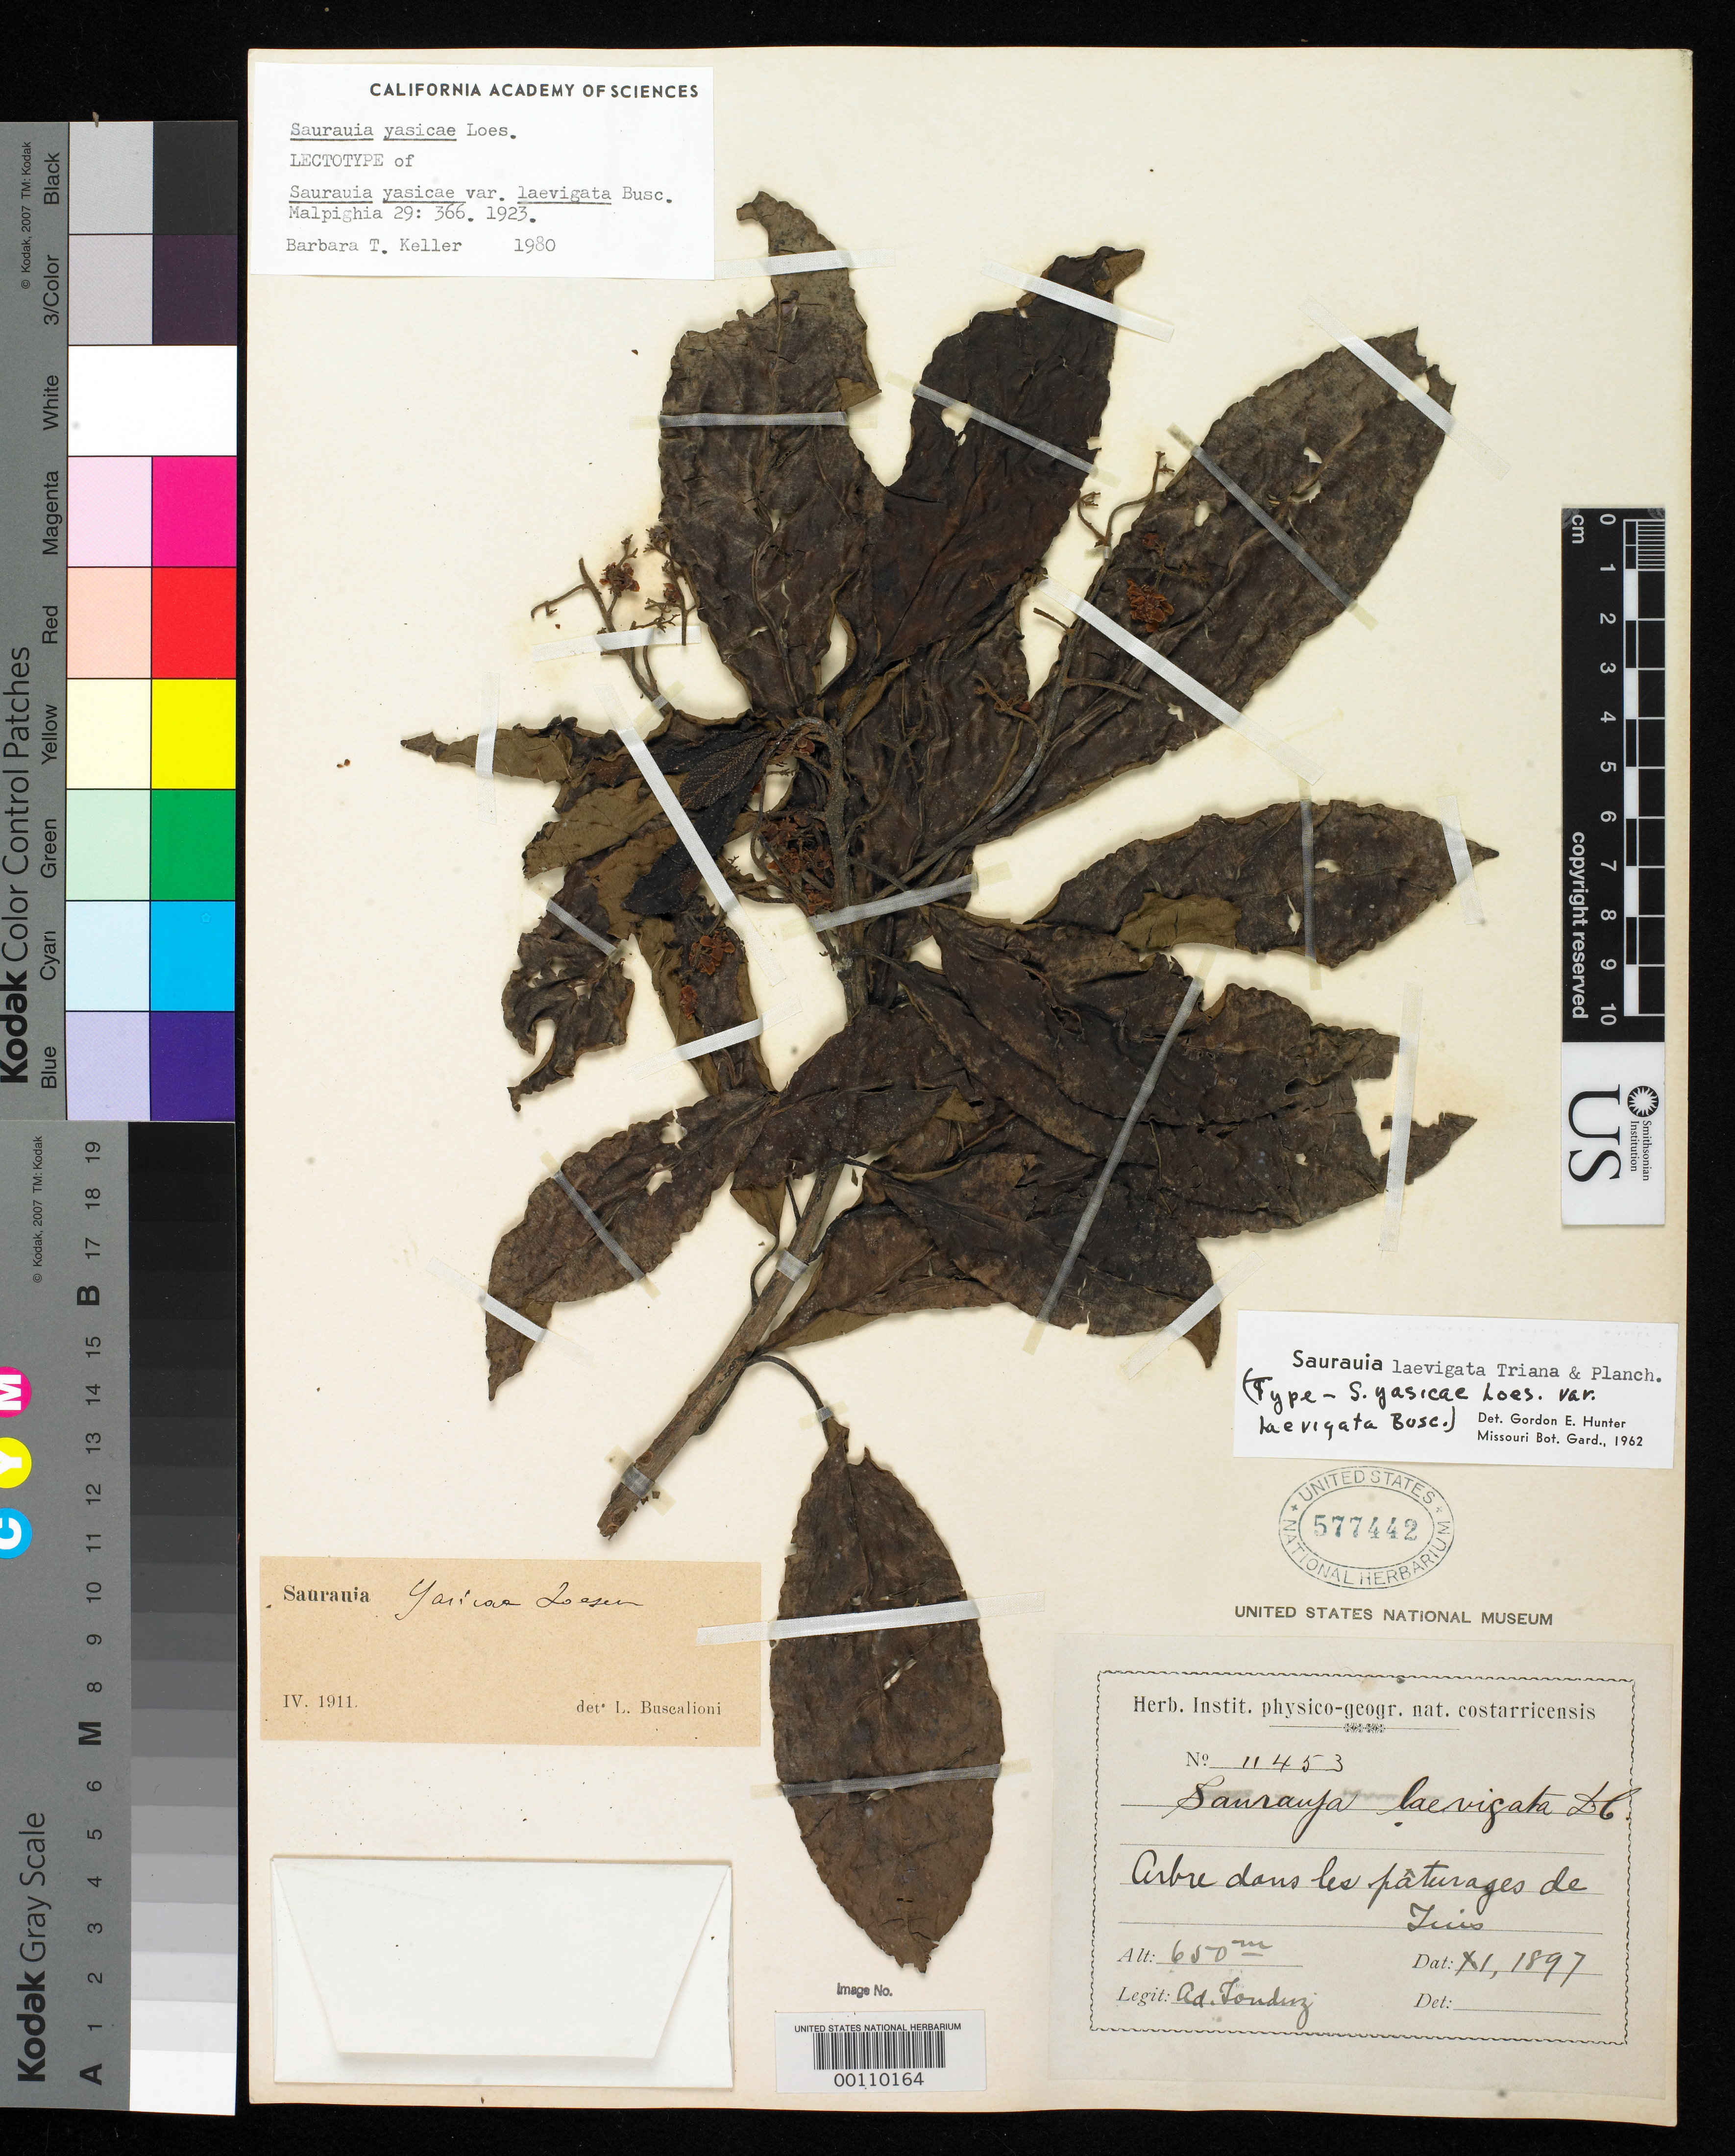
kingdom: Plantae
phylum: Tracheophyta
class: Magnoliopsida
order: Ericales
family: Actinidiaceae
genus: Saurauia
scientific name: Saurauia yasicae var. laevigata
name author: Buscal.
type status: Syntype; Lectotype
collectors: A. Tonduz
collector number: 7320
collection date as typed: Nov 1897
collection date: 1897-11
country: Costa Rica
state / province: Cartago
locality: Tuis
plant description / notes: Tonduz [Herb. Nat. Costaricensis] 11453 = Tonduz [Pl. Guatem. Donn. Sm.] 7320.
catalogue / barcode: US 577442